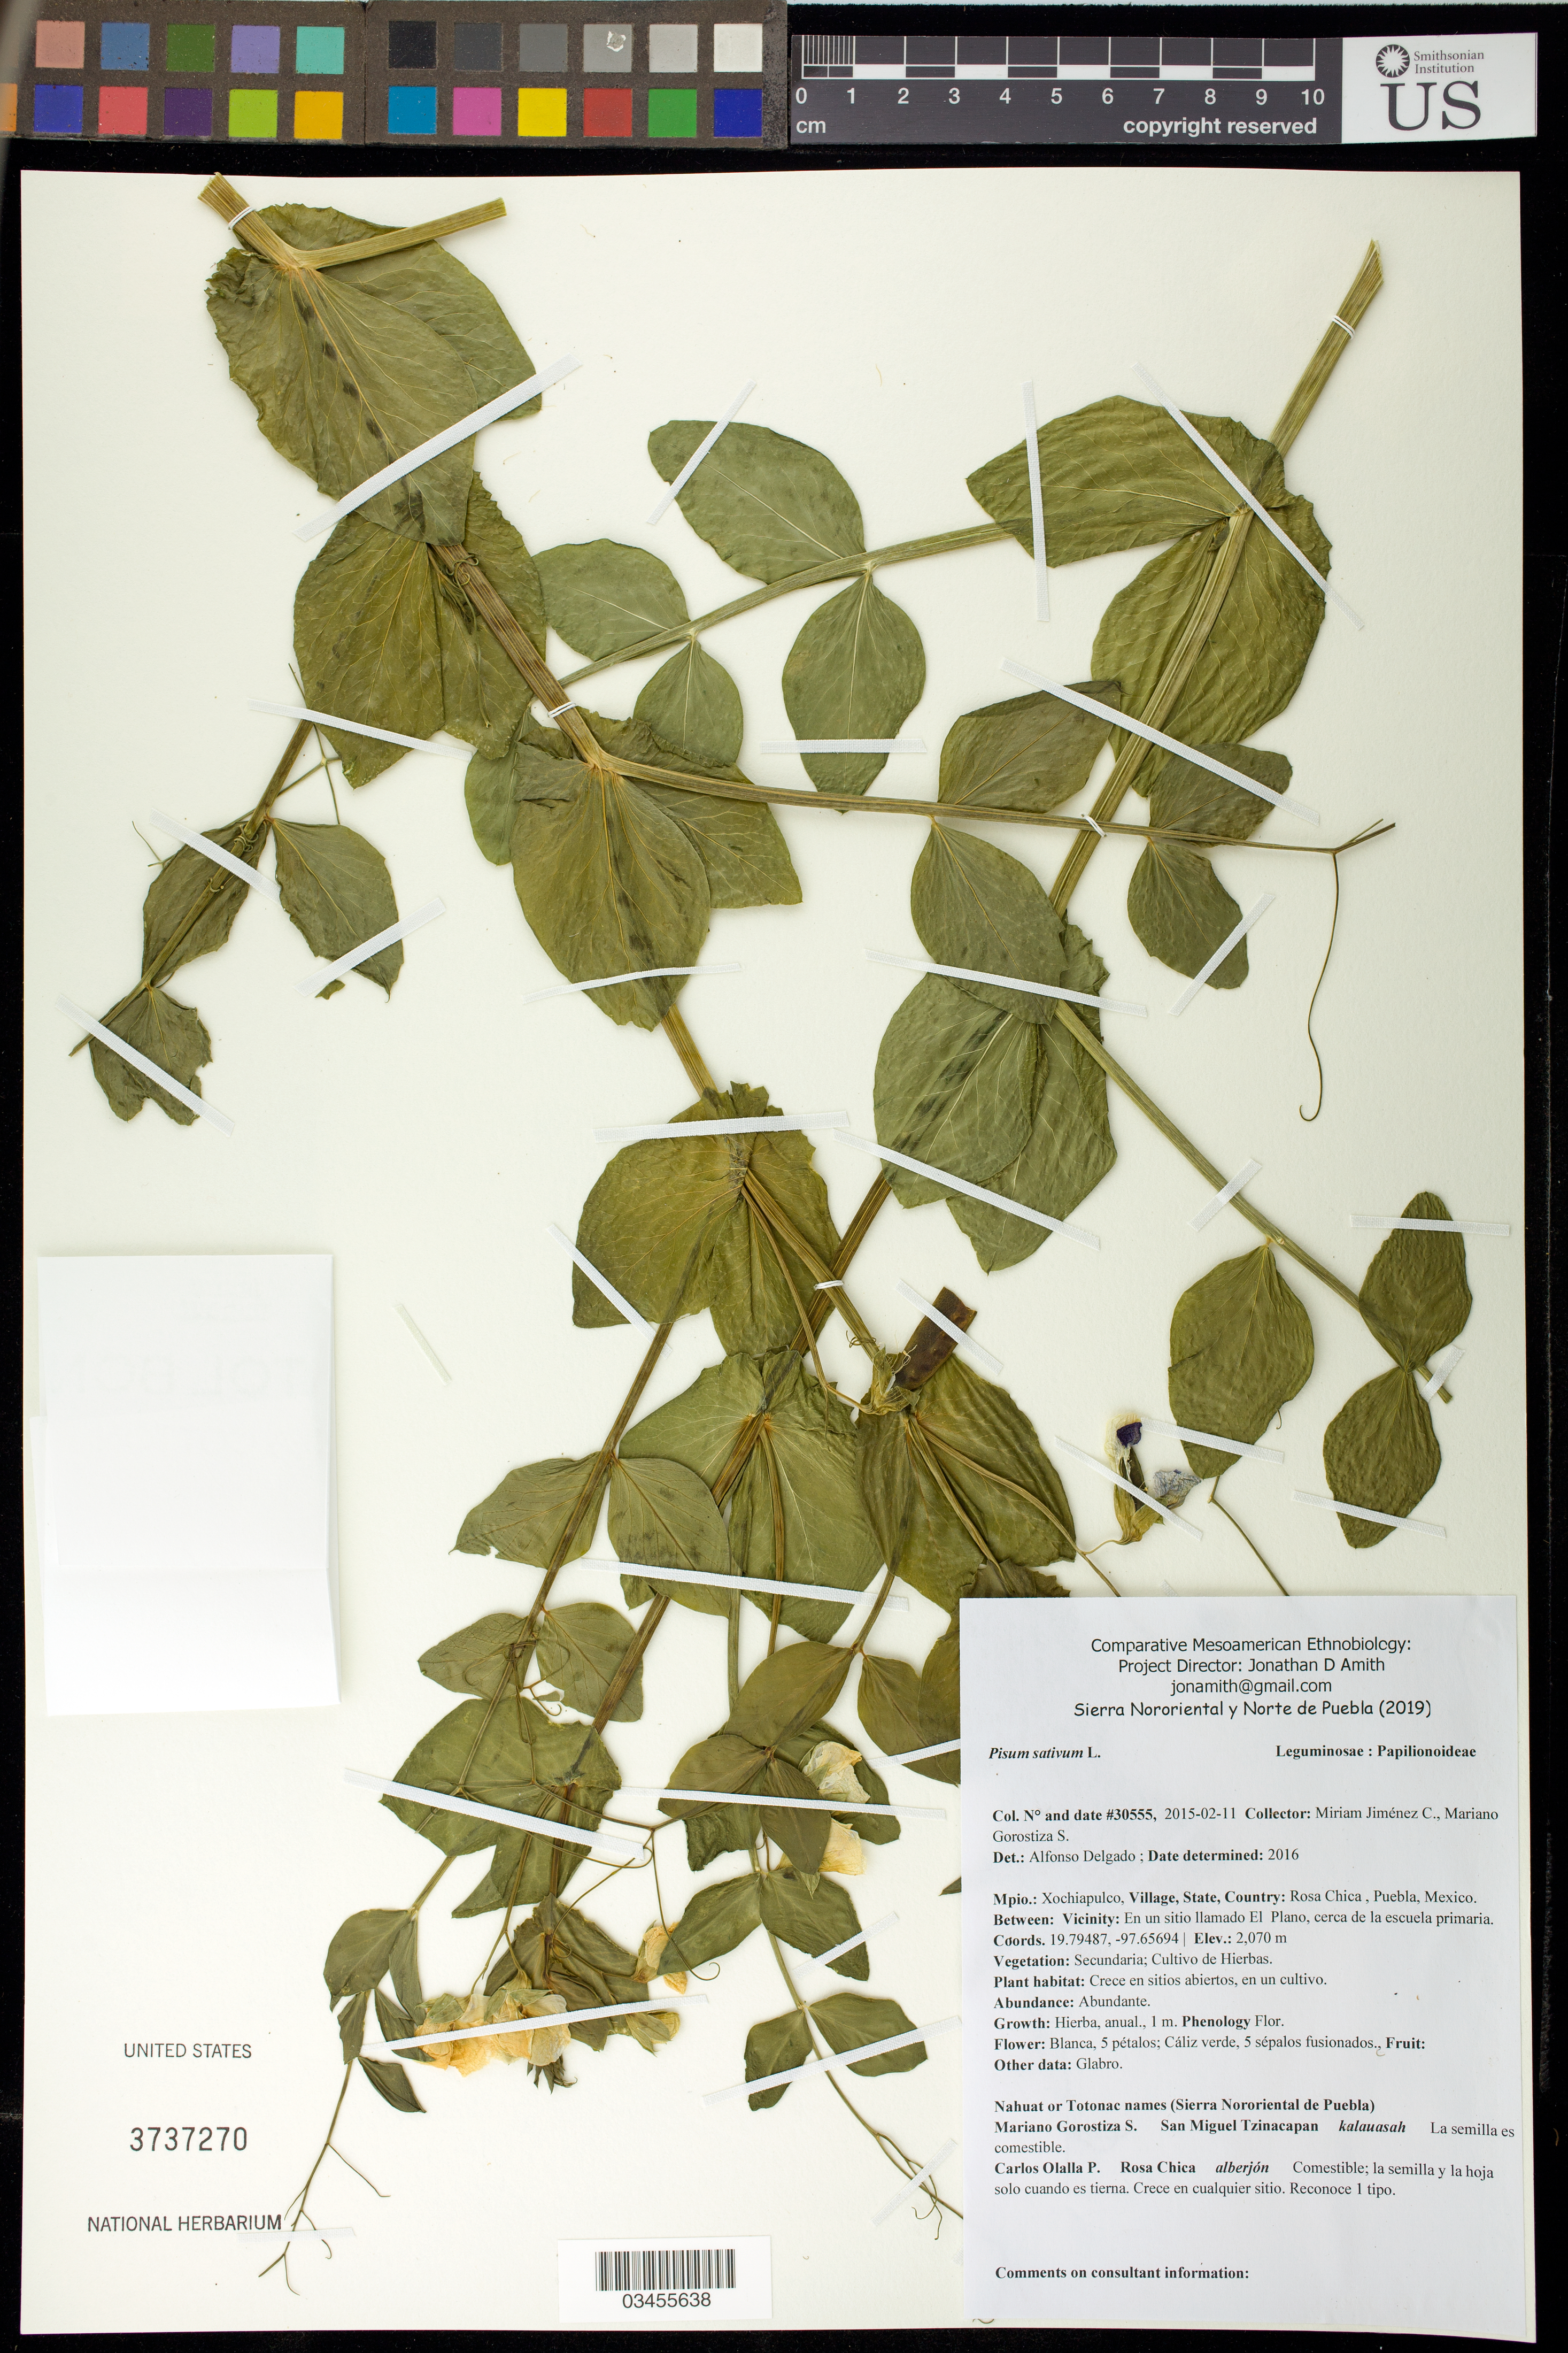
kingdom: Plantae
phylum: Tracheophyta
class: Magnoliopsida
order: Fabales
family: Fabaceae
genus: Pisum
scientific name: Pisum sativum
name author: L.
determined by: Delgado S., A. O.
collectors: M. Jiménez Chimil & M. Gorostiza S.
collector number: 30555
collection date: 2015-02-11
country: México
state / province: Puebla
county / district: Xochiapulco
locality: PUEBLO: Rosa Chica; LOCALIDAD EXACTA: En un sitio llamado El Plano, cerca de la escuela primaria.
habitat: Cultivo de Hierbas | En sitios abiertos, en un cultivo.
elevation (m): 2070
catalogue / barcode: US 3737270